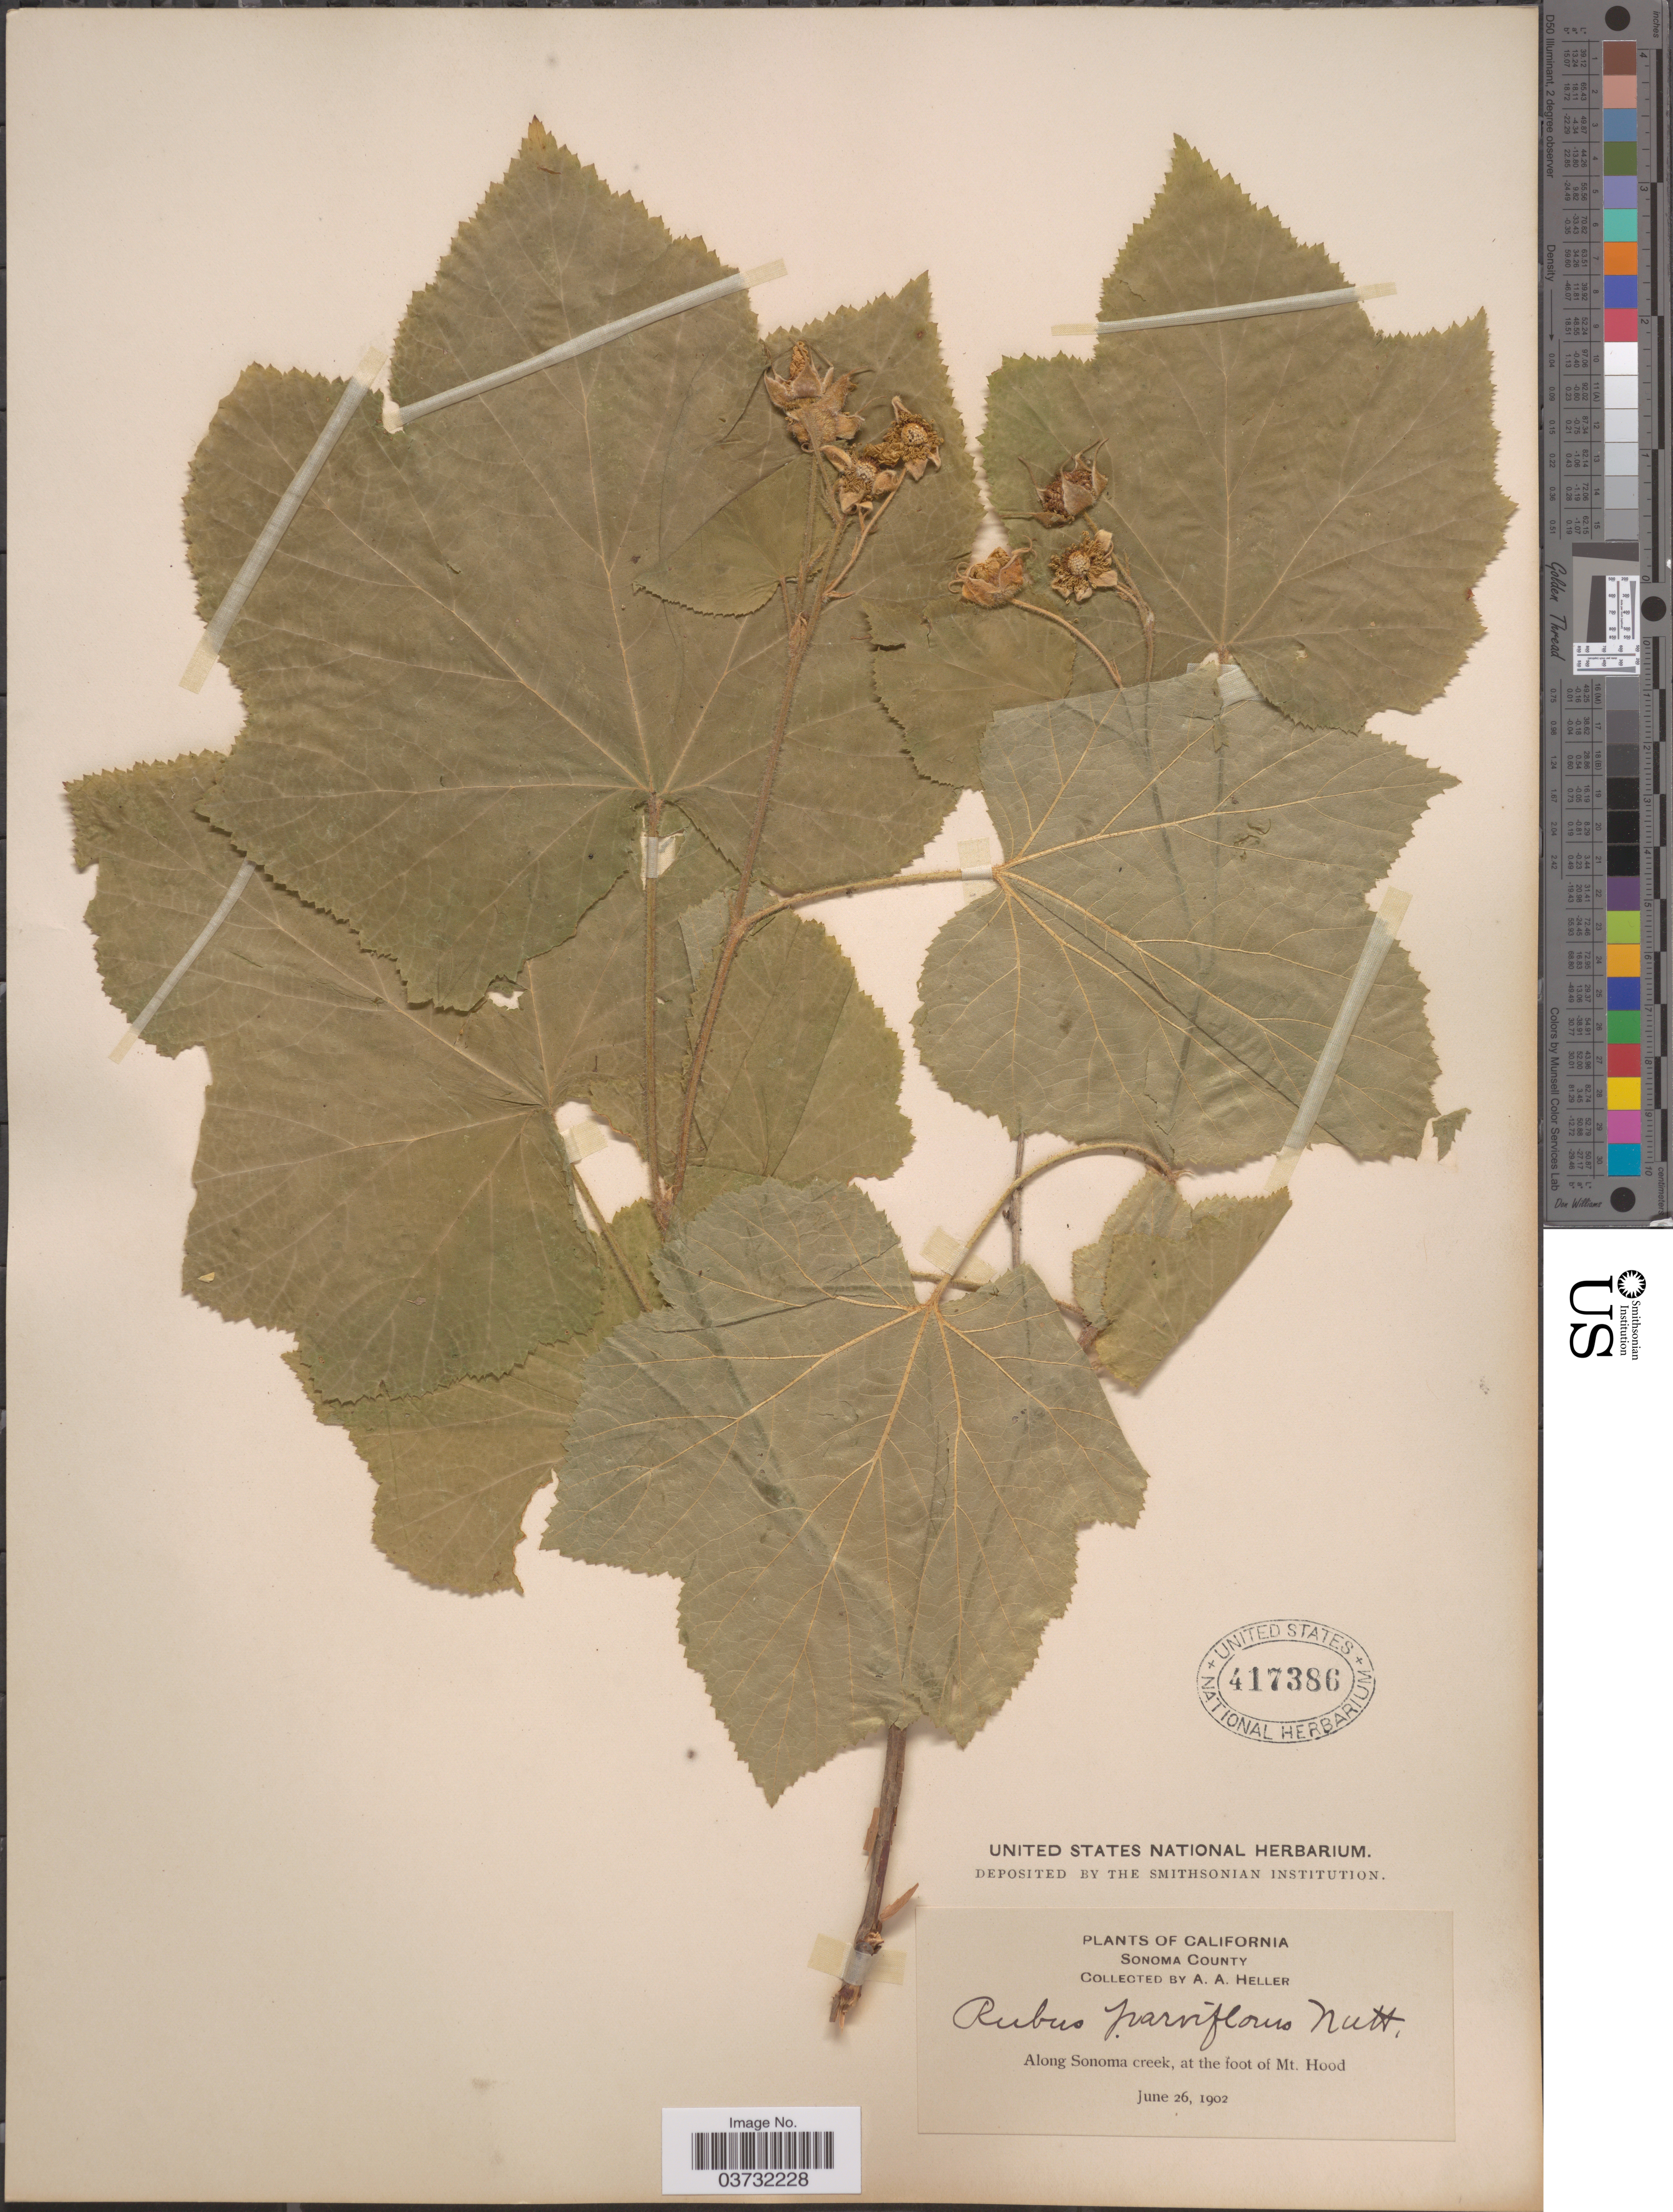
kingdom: Plantae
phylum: Tracheophyta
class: Magnoliopsida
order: Rosales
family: Rosaceae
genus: Rubus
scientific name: Rubus tomentosus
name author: Borkh.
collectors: A. A. Heller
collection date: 1902-06-26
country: United States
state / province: California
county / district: Sonoma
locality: Sonoma County. Along Sonoma creek, at the foot of Mt. Hood.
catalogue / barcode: US 417386